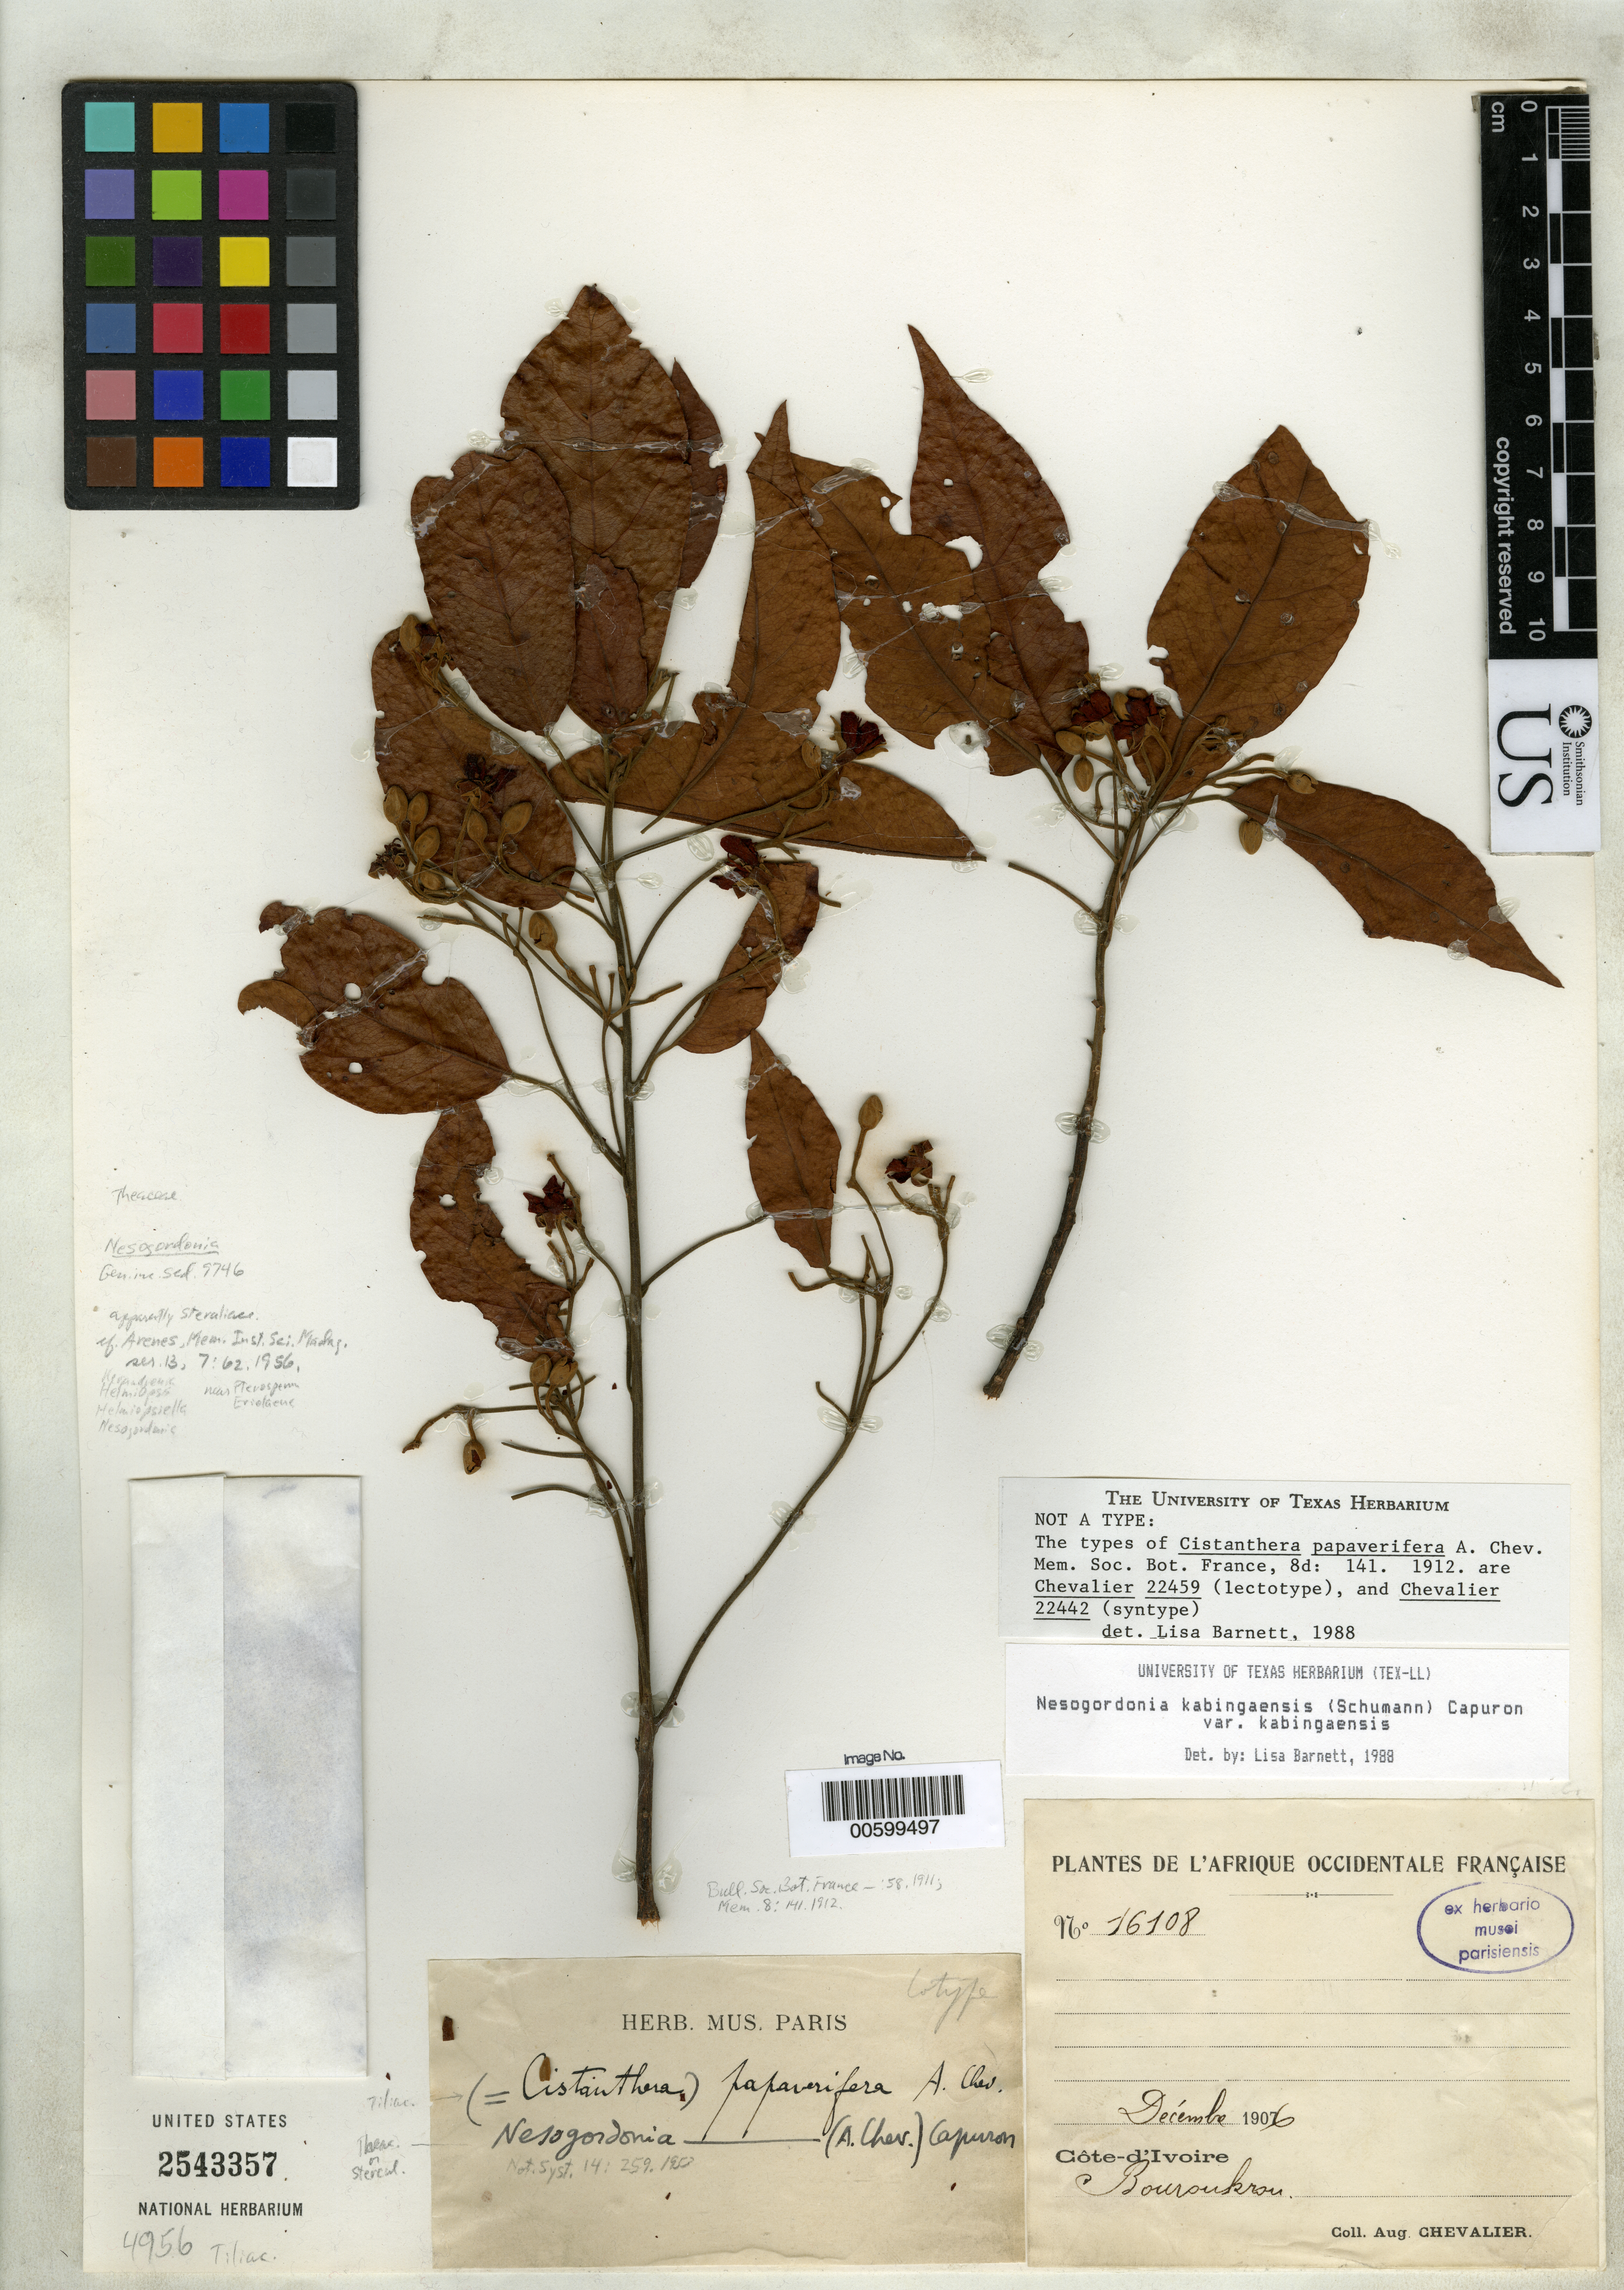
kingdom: Plantae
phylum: Tracheophyta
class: Magnoliopsida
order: Malvales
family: Malvaceae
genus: Cistanthera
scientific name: Cistanthera papaverifera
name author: A. Chev.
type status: Type Collection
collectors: A. J. Chevalier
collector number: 16108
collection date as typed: Dec 1906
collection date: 1906-12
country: Ivory Coast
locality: Bouroukrou.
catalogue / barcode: US 2543357